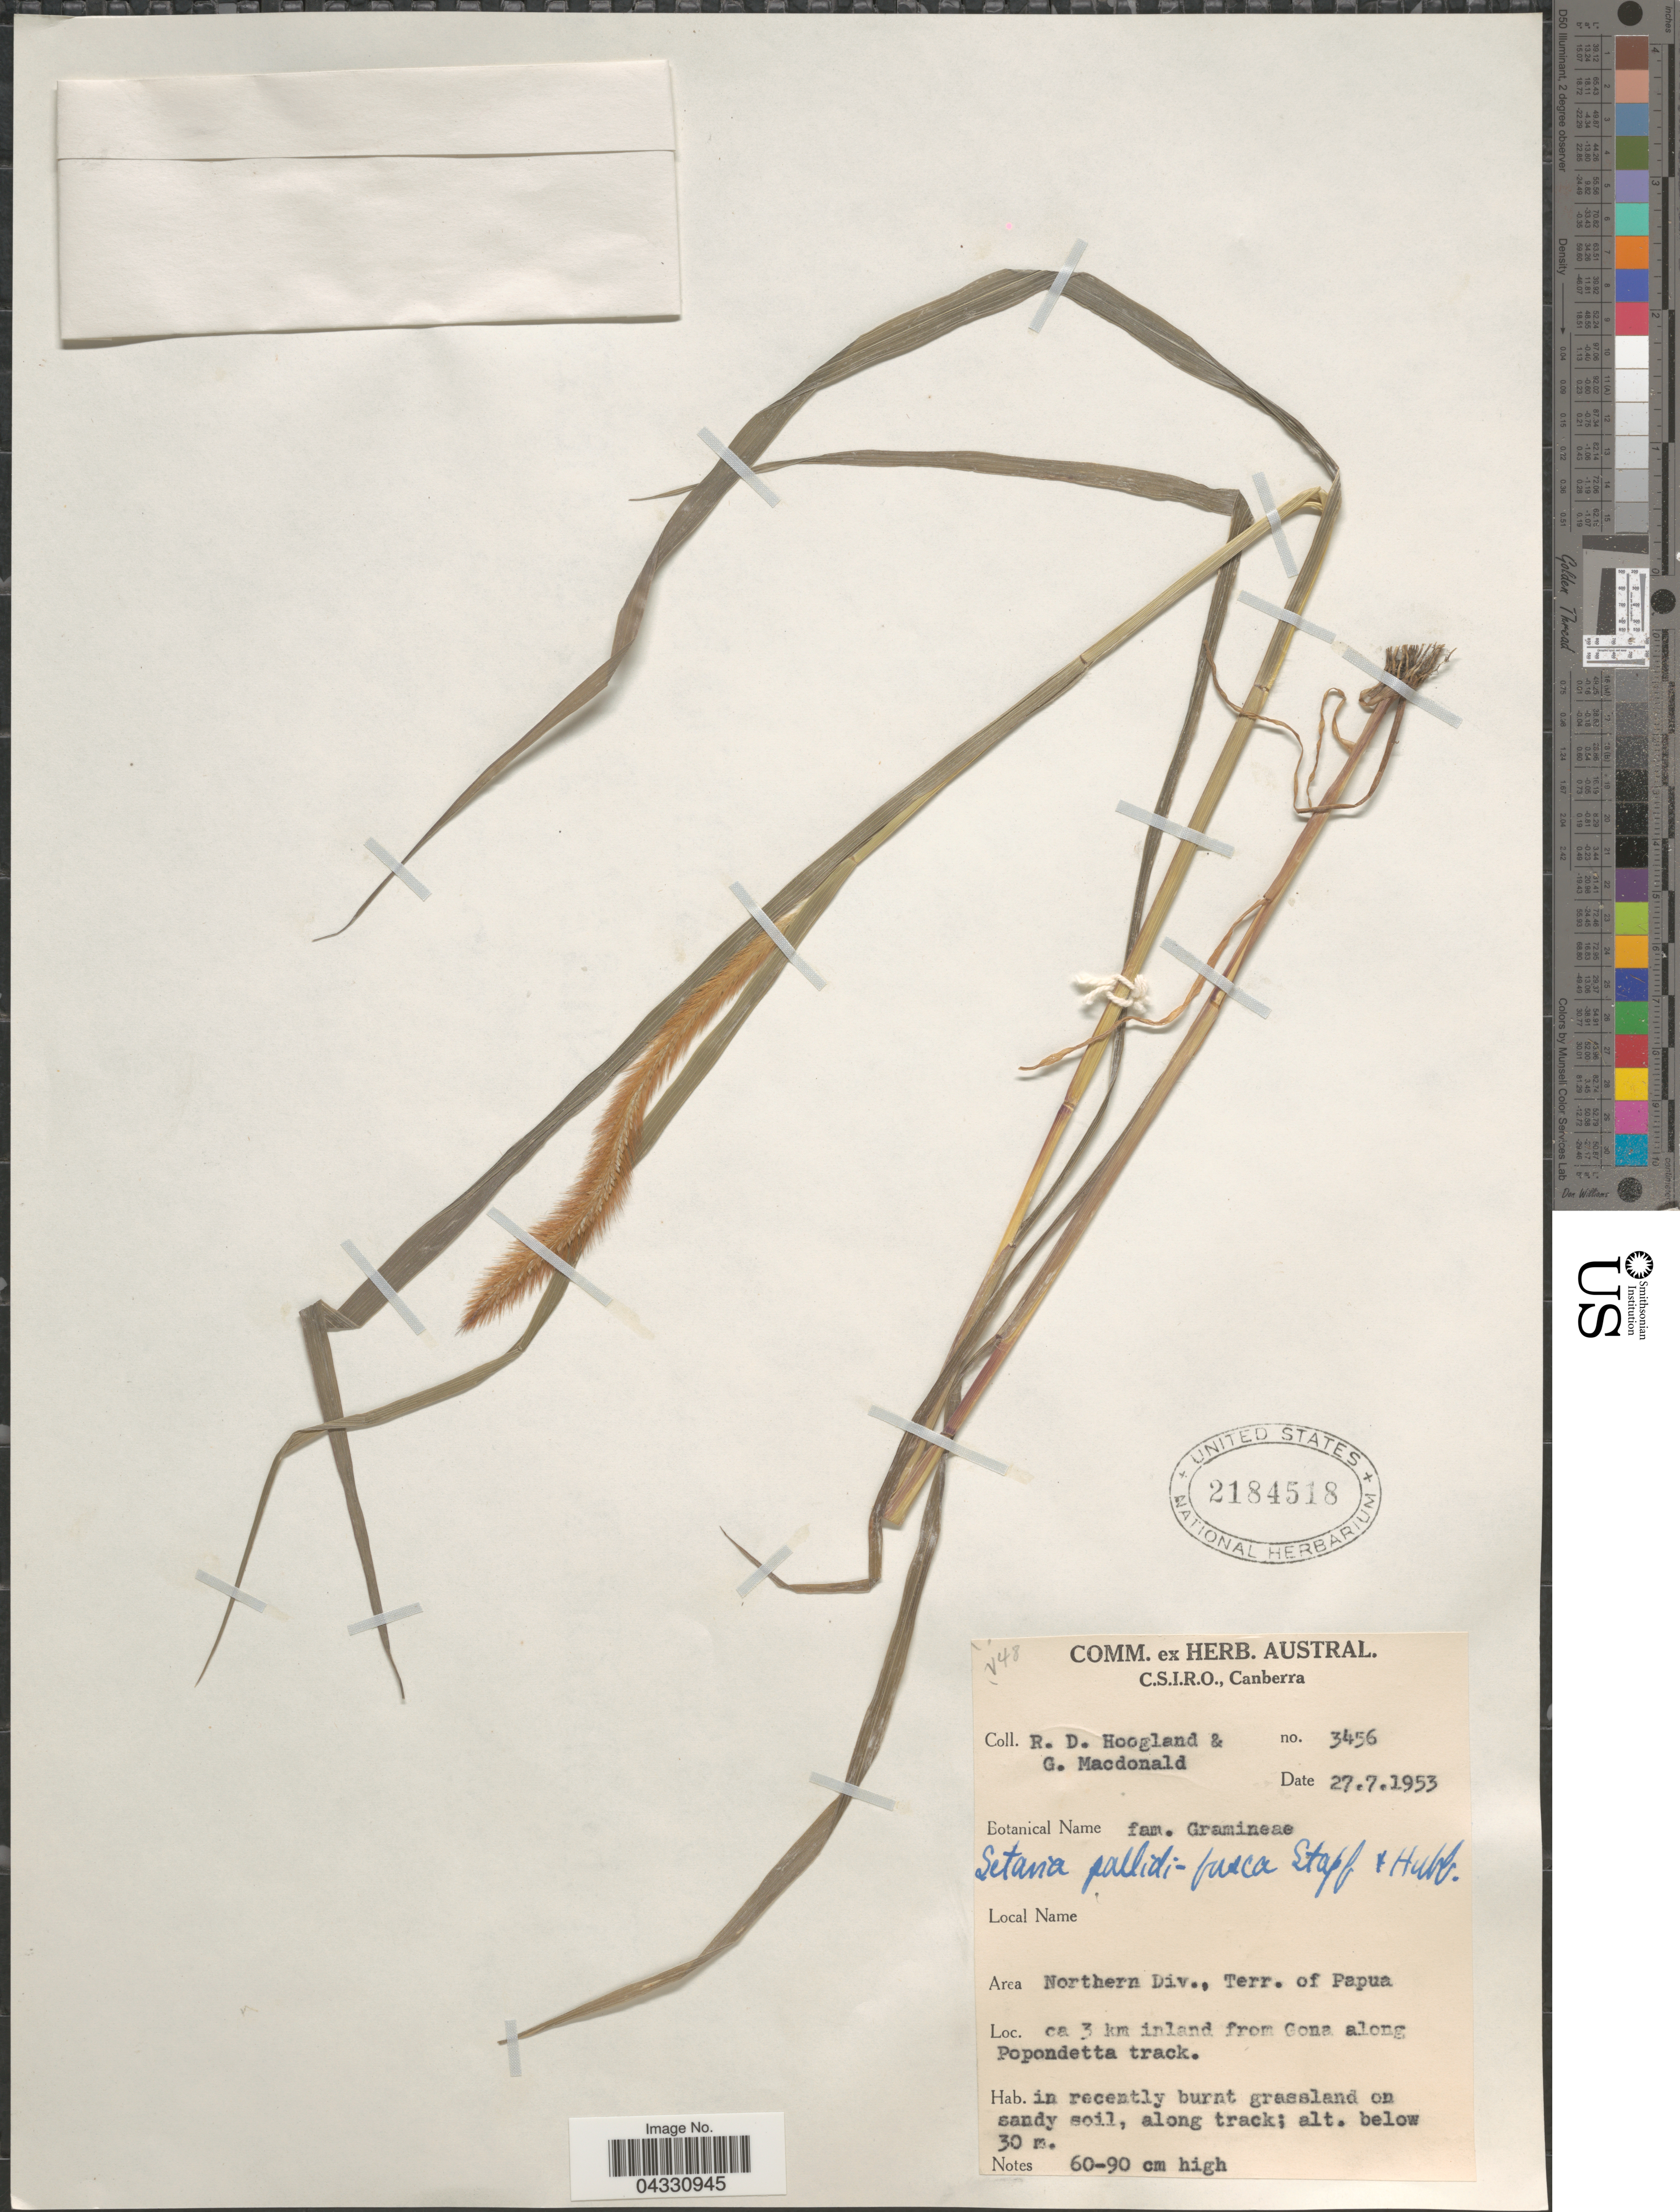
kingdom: Plantae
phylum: Tracheophyta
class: Liliopsida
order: Poales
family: Poaceae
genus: Setaria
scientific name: Setaria pallide-fusca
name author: (Schumach.) Stapf & C.E. Hubb.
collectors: R. D. Hoogland & G. Macdonald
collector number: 3456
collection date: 1953-07-27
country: Papua New Guinea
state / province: Northern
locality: Area Northern Div., Terr. of Papua. Ca 3 km inland from Gona along Popondetta track.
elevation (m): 30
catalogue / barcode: US 2184518